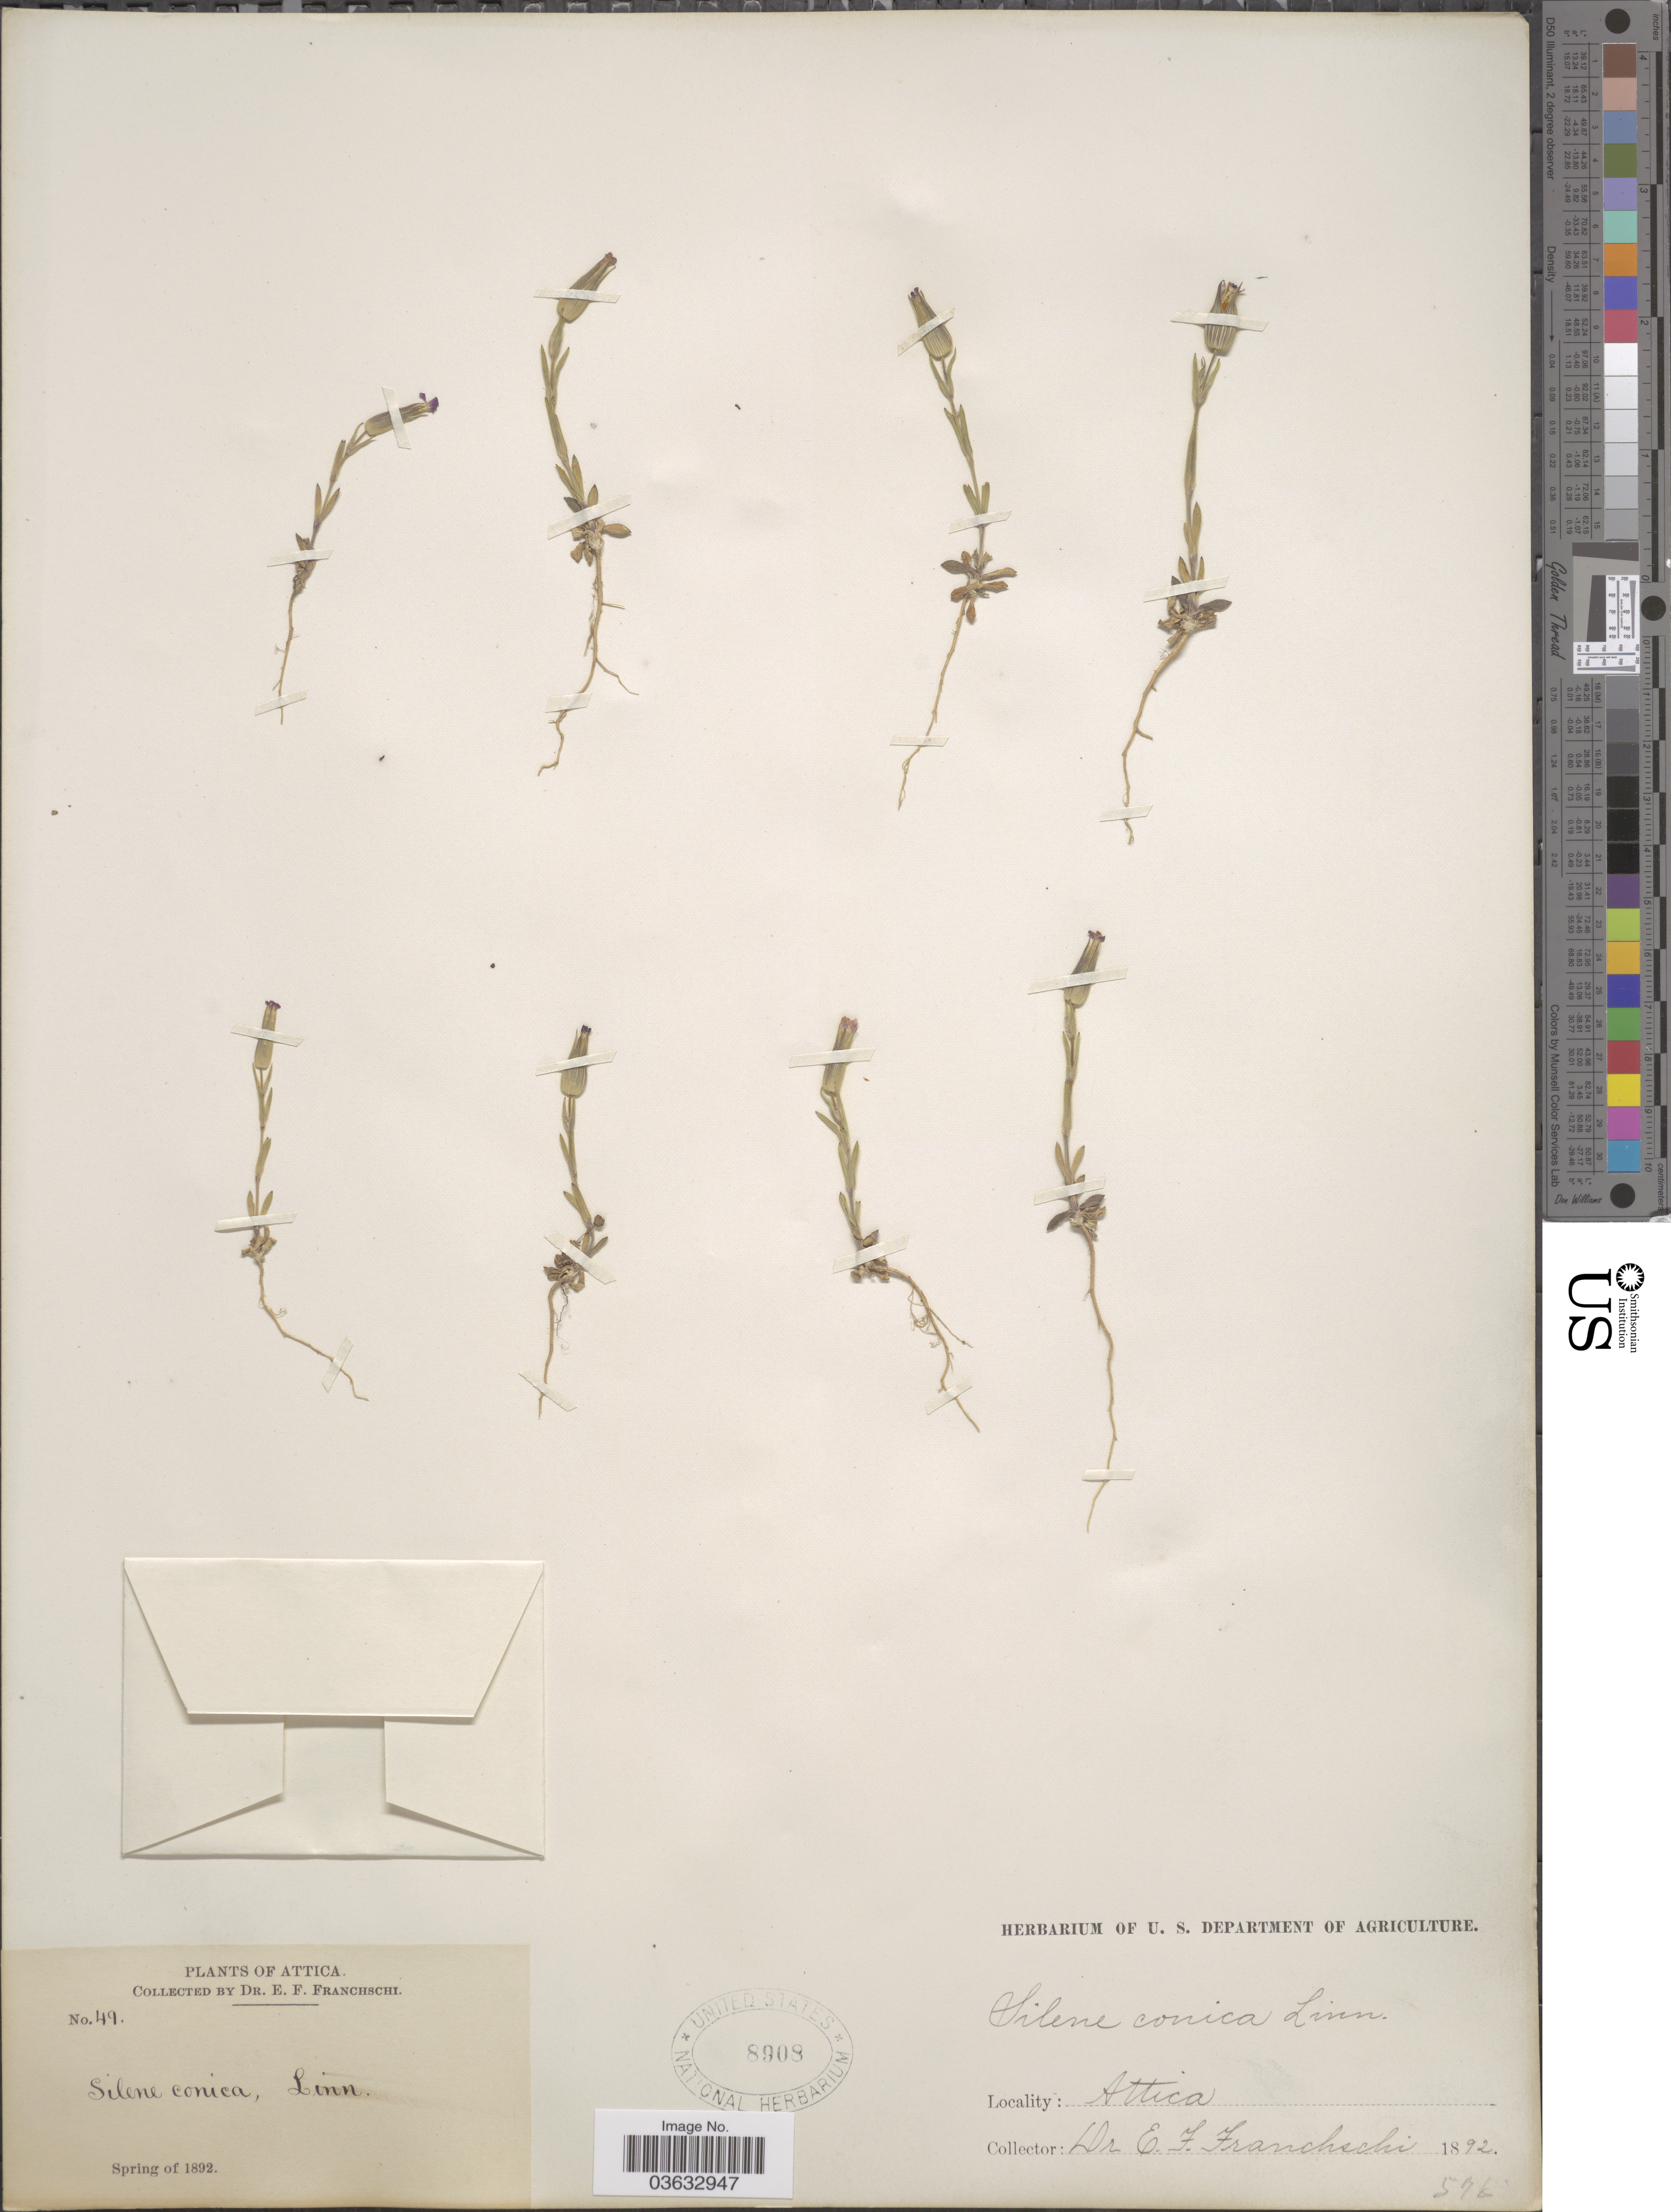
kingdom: Plantae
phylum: Tracheophyta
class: Magnoliopsida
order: Caryophyllales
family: Caryophyllaceae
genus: Silene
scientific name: Silene conica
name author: L.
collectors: E. Franchschi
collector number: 49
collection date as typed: Spring of 1892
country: Greece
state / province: Attica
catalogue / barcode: US 8908